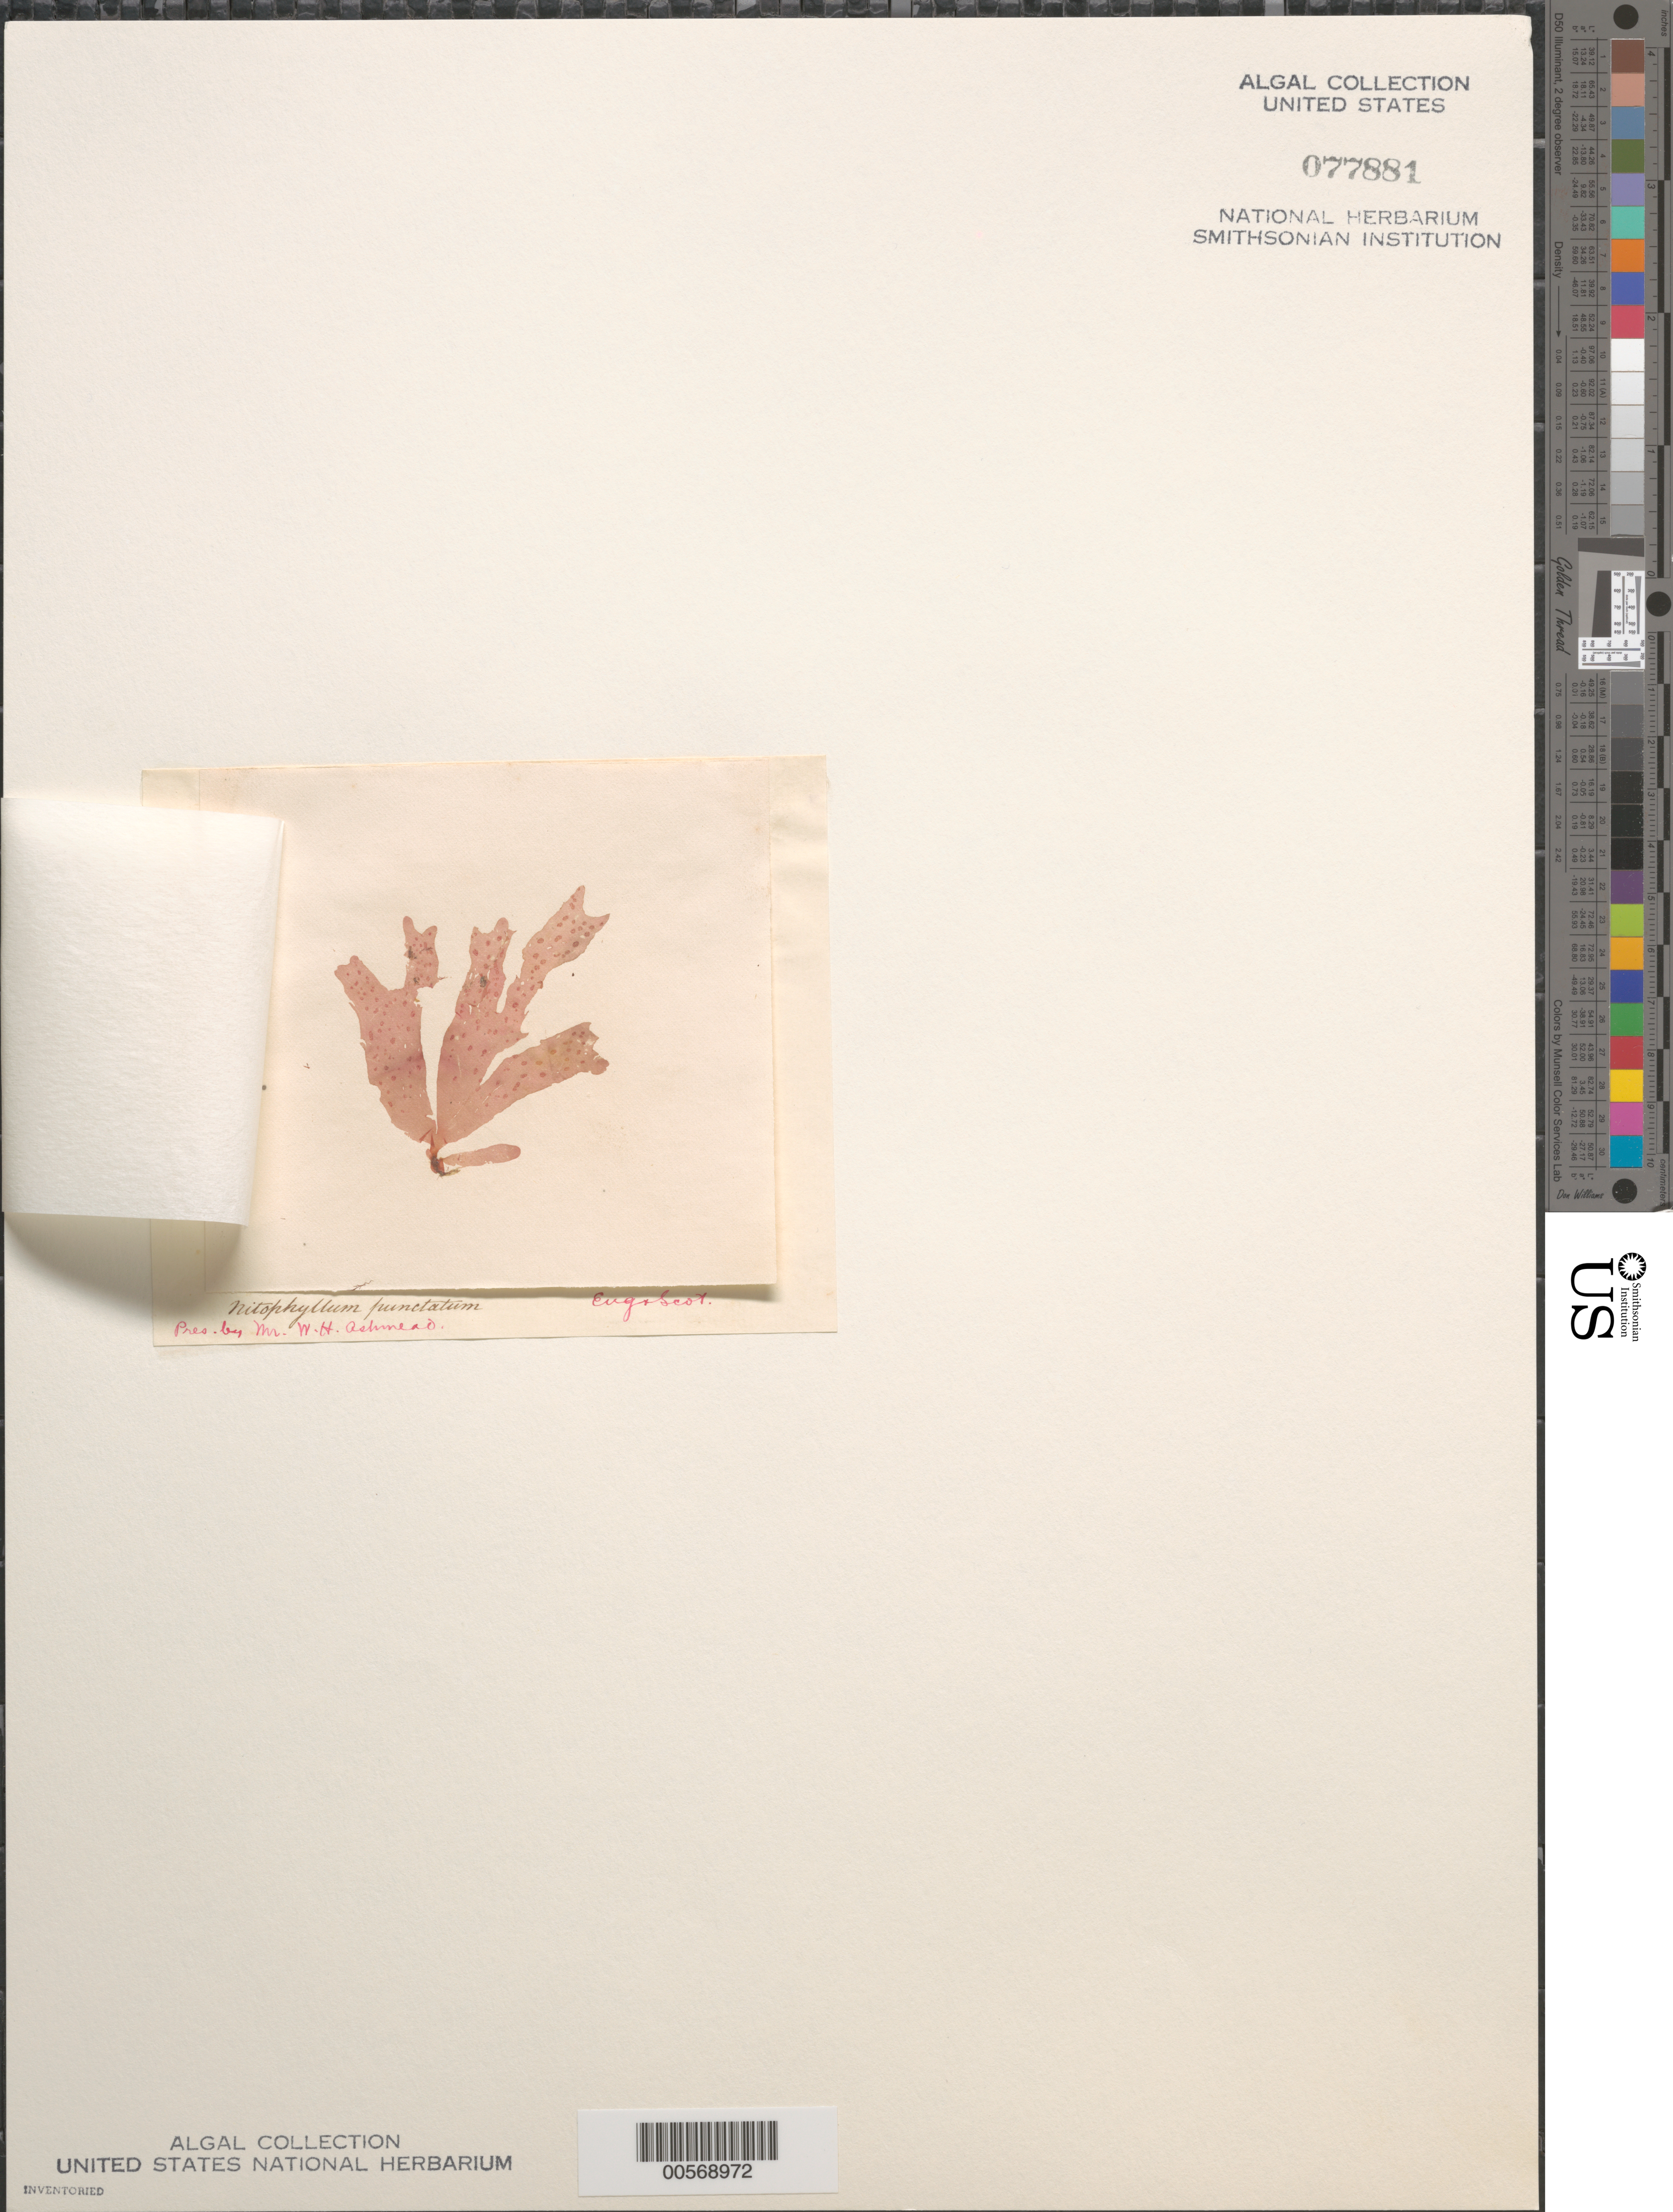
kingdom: Plantae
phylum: Rhodophyta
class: Florideophyceae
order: Ceramiales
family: Delesseriaceae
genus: Nitophyllum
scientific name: Nitophyllum punctatum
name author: (Stackh.) Grev.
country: United Kingdom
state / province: England / Scotland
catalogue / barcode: US 77881